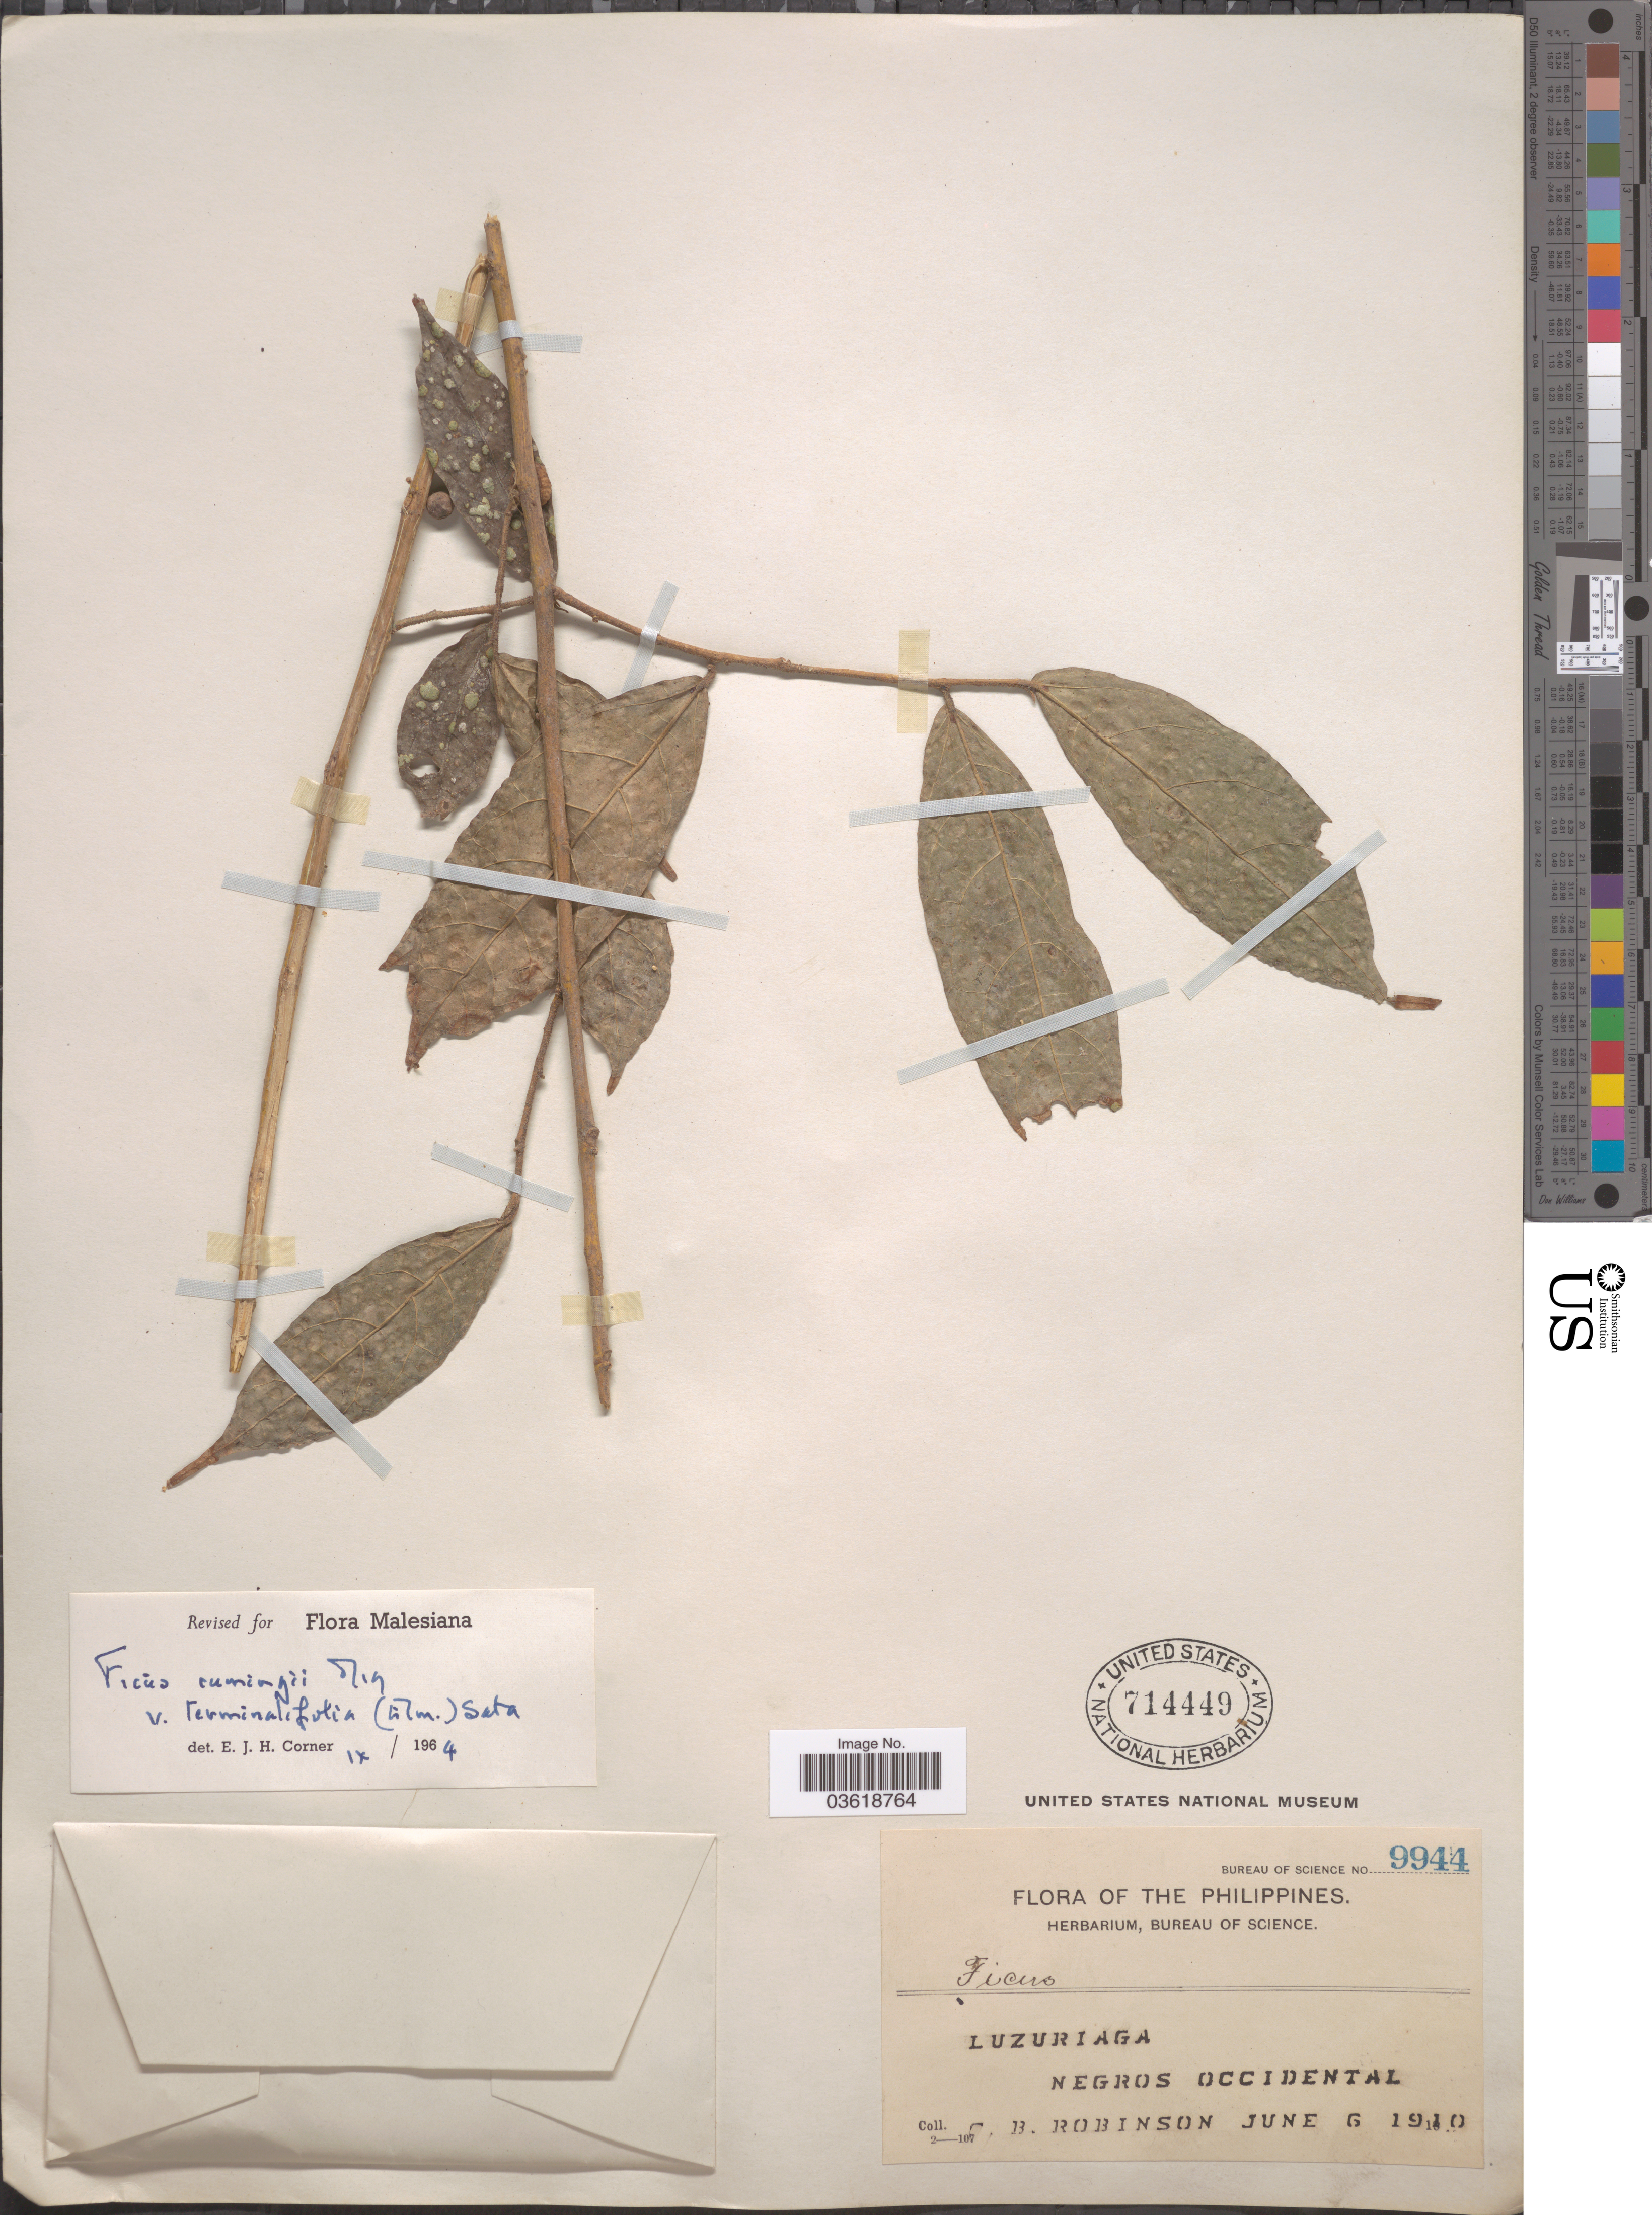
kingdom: Plantae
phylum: Tracheophyta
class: Magnoliopsida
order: Rosales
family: Moraceae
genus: Ficus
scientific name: Ficus cumingii var. terminalifolia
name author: (Elmer) Sata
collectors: C. Robinson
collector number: Bureau of Science 9944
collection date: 1910-06-06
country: Philippines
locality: Luzuriaga. Negros occidental.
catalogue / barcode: US 714449